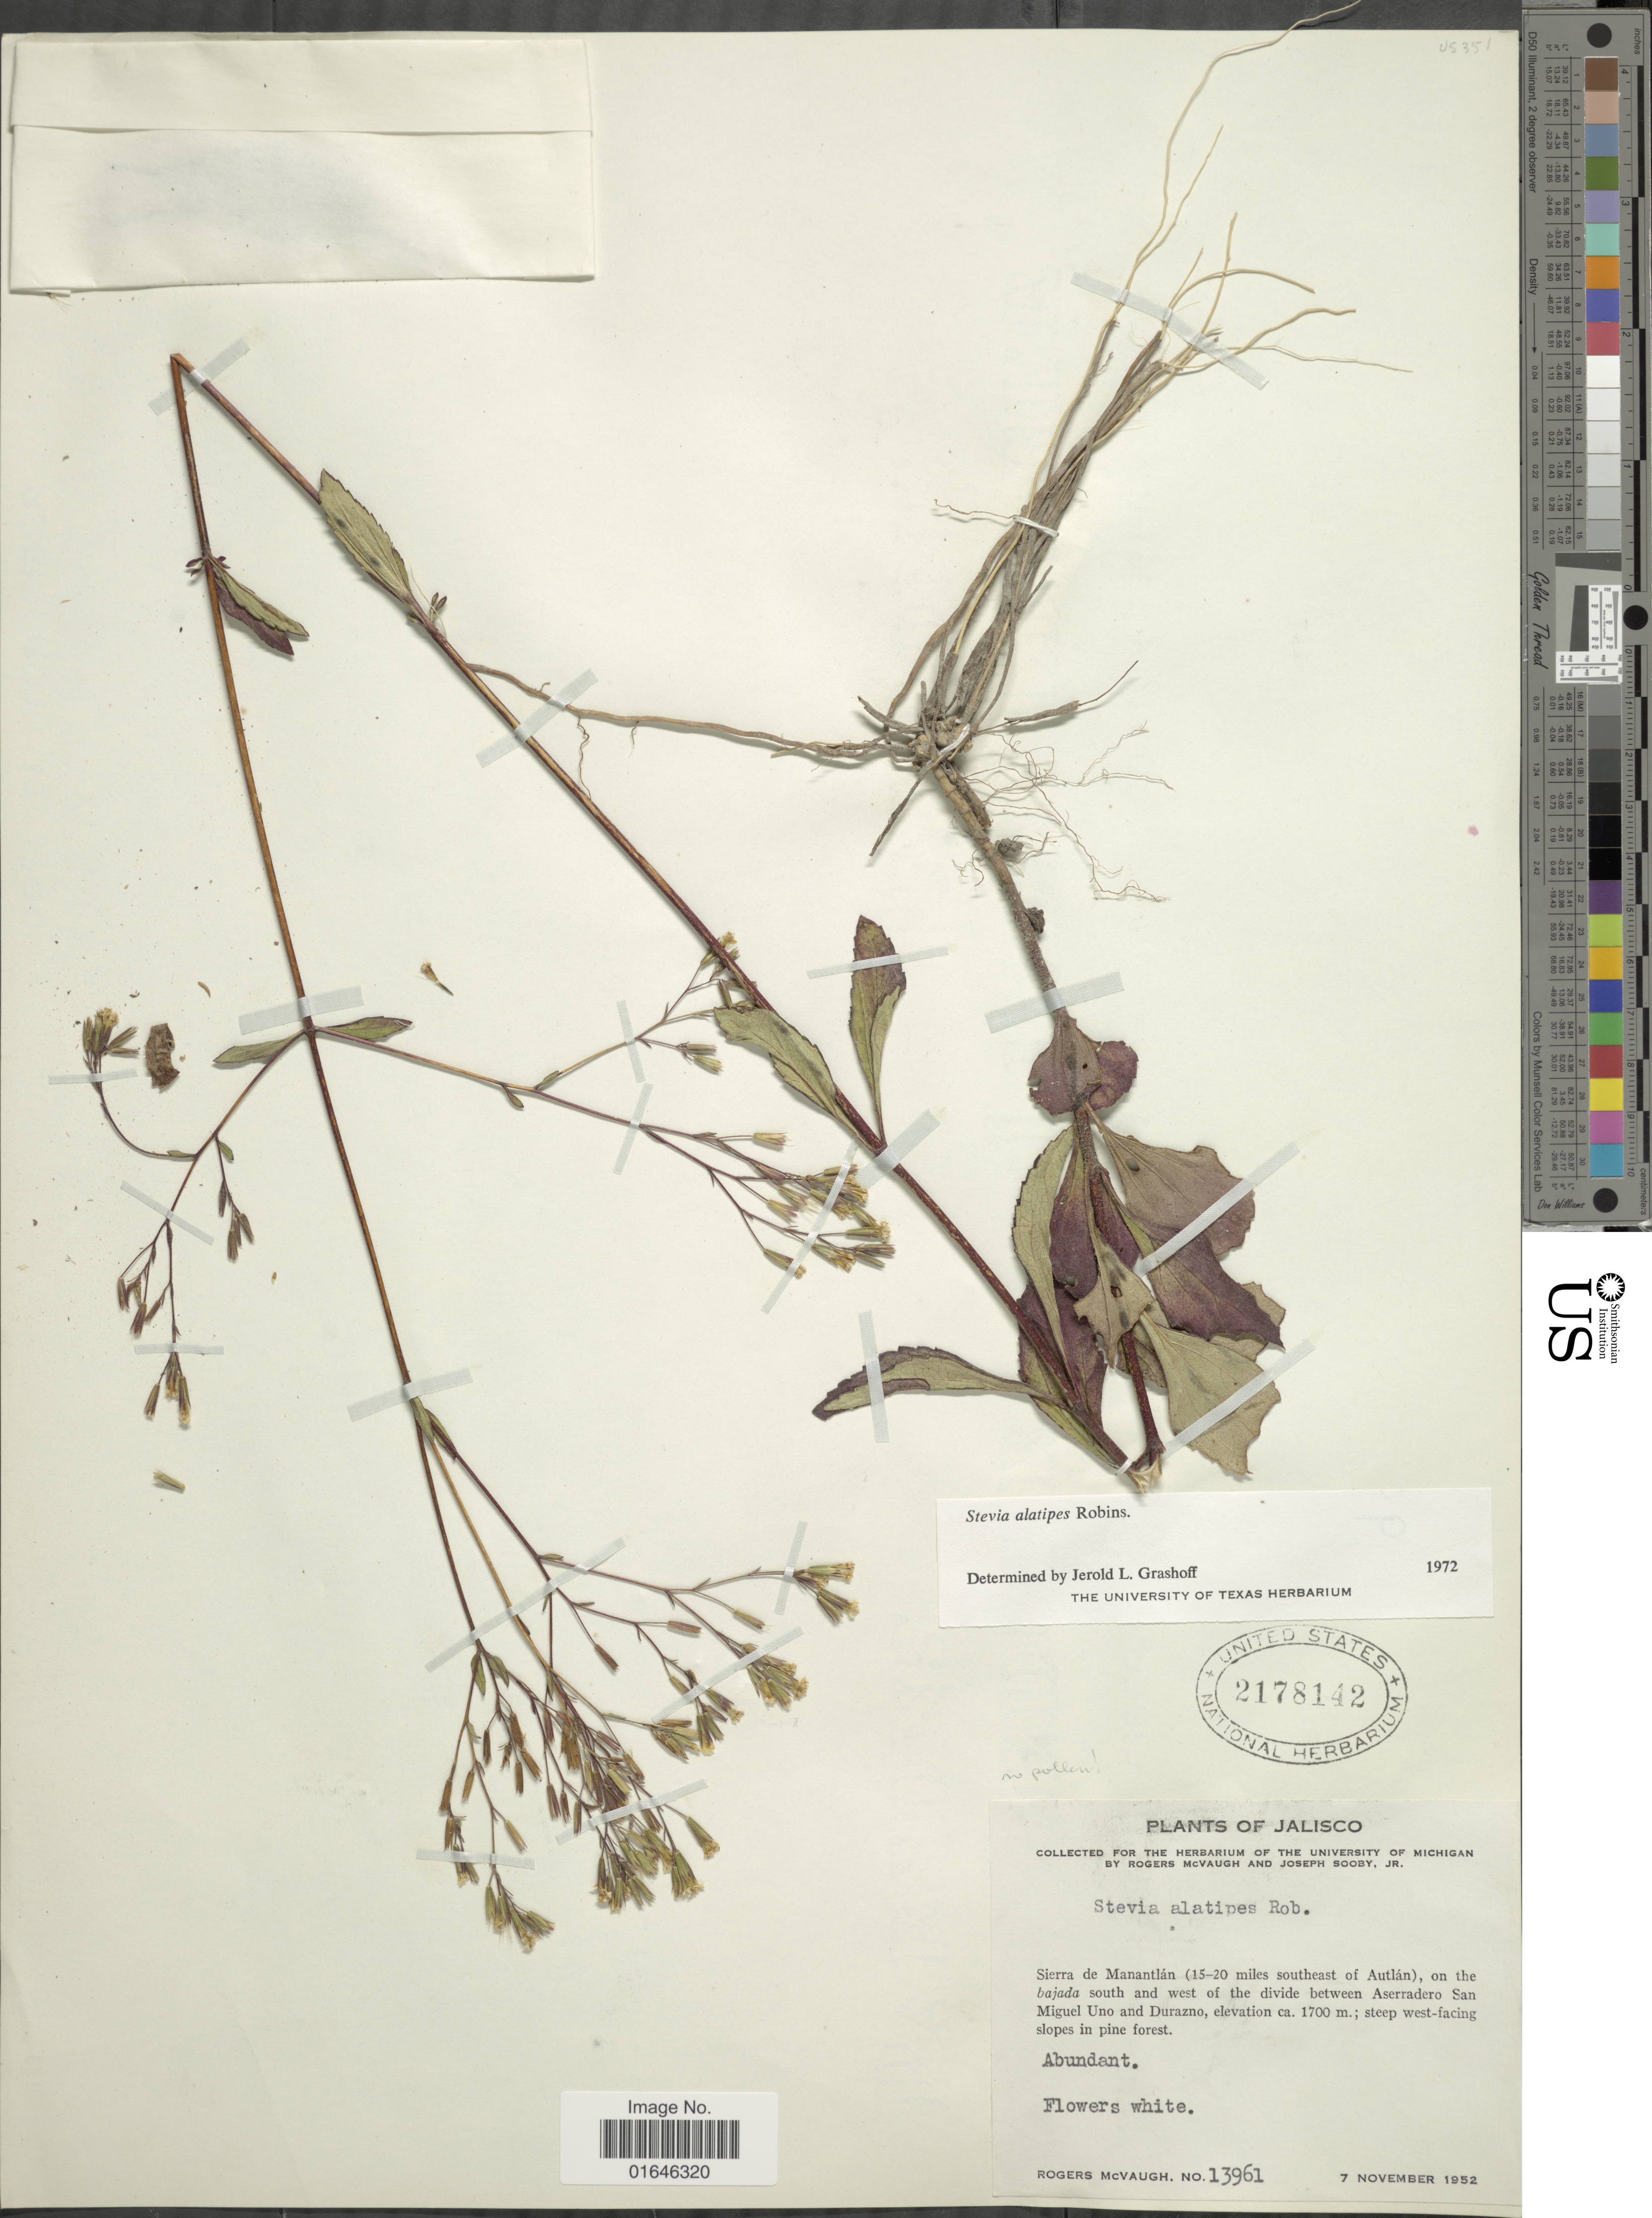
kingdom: Plantae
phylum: Tracheophyta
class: Magnoliopsida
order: Asterales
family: Asteraceae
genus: Stevia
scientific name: Stevia alatipes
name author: B.L. Rob.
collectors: R. McVaugh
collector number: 13961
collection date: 1952-11-07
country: Mexico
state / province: Jalisco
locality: Sierra de Manantlán (15-20 miles southeast of Autlán), on the bajada south and west of the divide between Aserradero San Miguel Uno and Durazno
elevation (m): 1700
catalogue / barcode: US 2178142